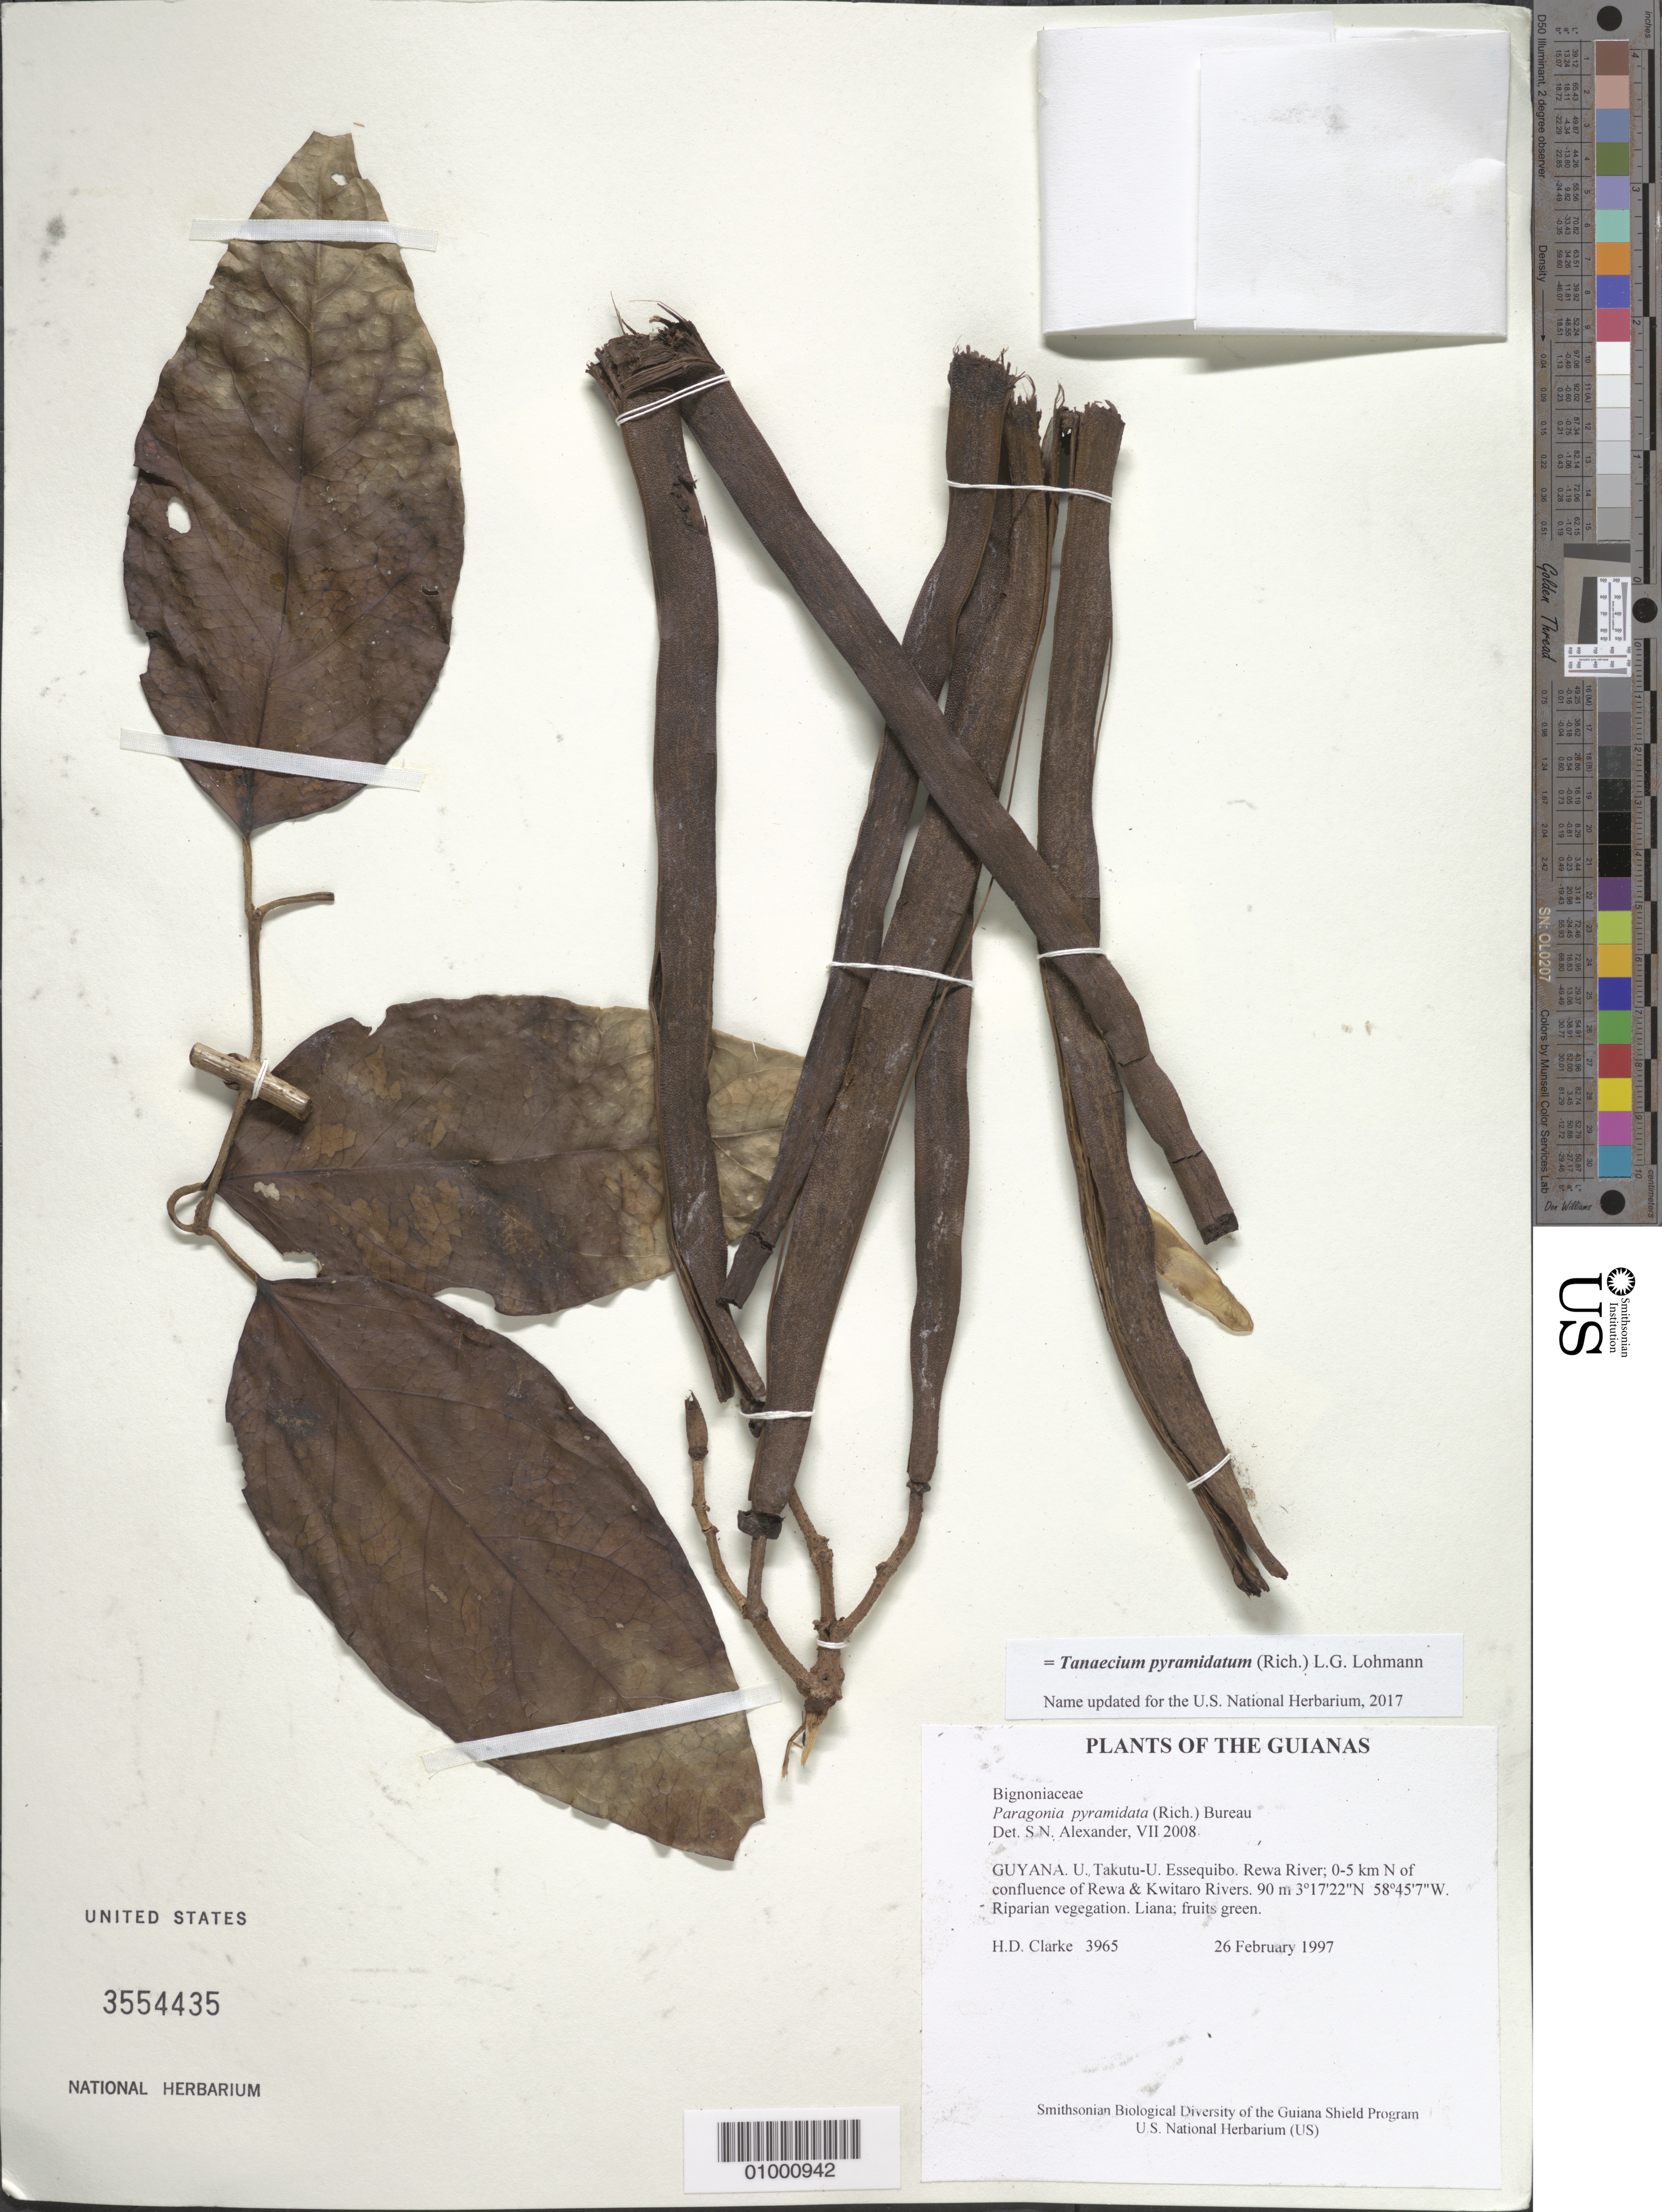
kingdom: Plantae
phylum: Tracheophyta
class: Magnoliopsida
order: Lamiales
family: Bignoniaceae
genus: Tanaecium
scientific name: Tanaecium pyramidatum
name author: (Rich.) L.G. Lohmann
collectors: H. D. Clarke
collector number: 3965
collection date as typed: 26 February 1997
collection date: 1997-02-26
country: Guyana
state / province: U. Takutu-U. Essequibo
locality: Rewa River; 0-5 km N of confluence of Rewa & Kwitaro Rivers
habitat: Riparian vegetation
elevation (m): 90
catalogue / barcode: US 3554435